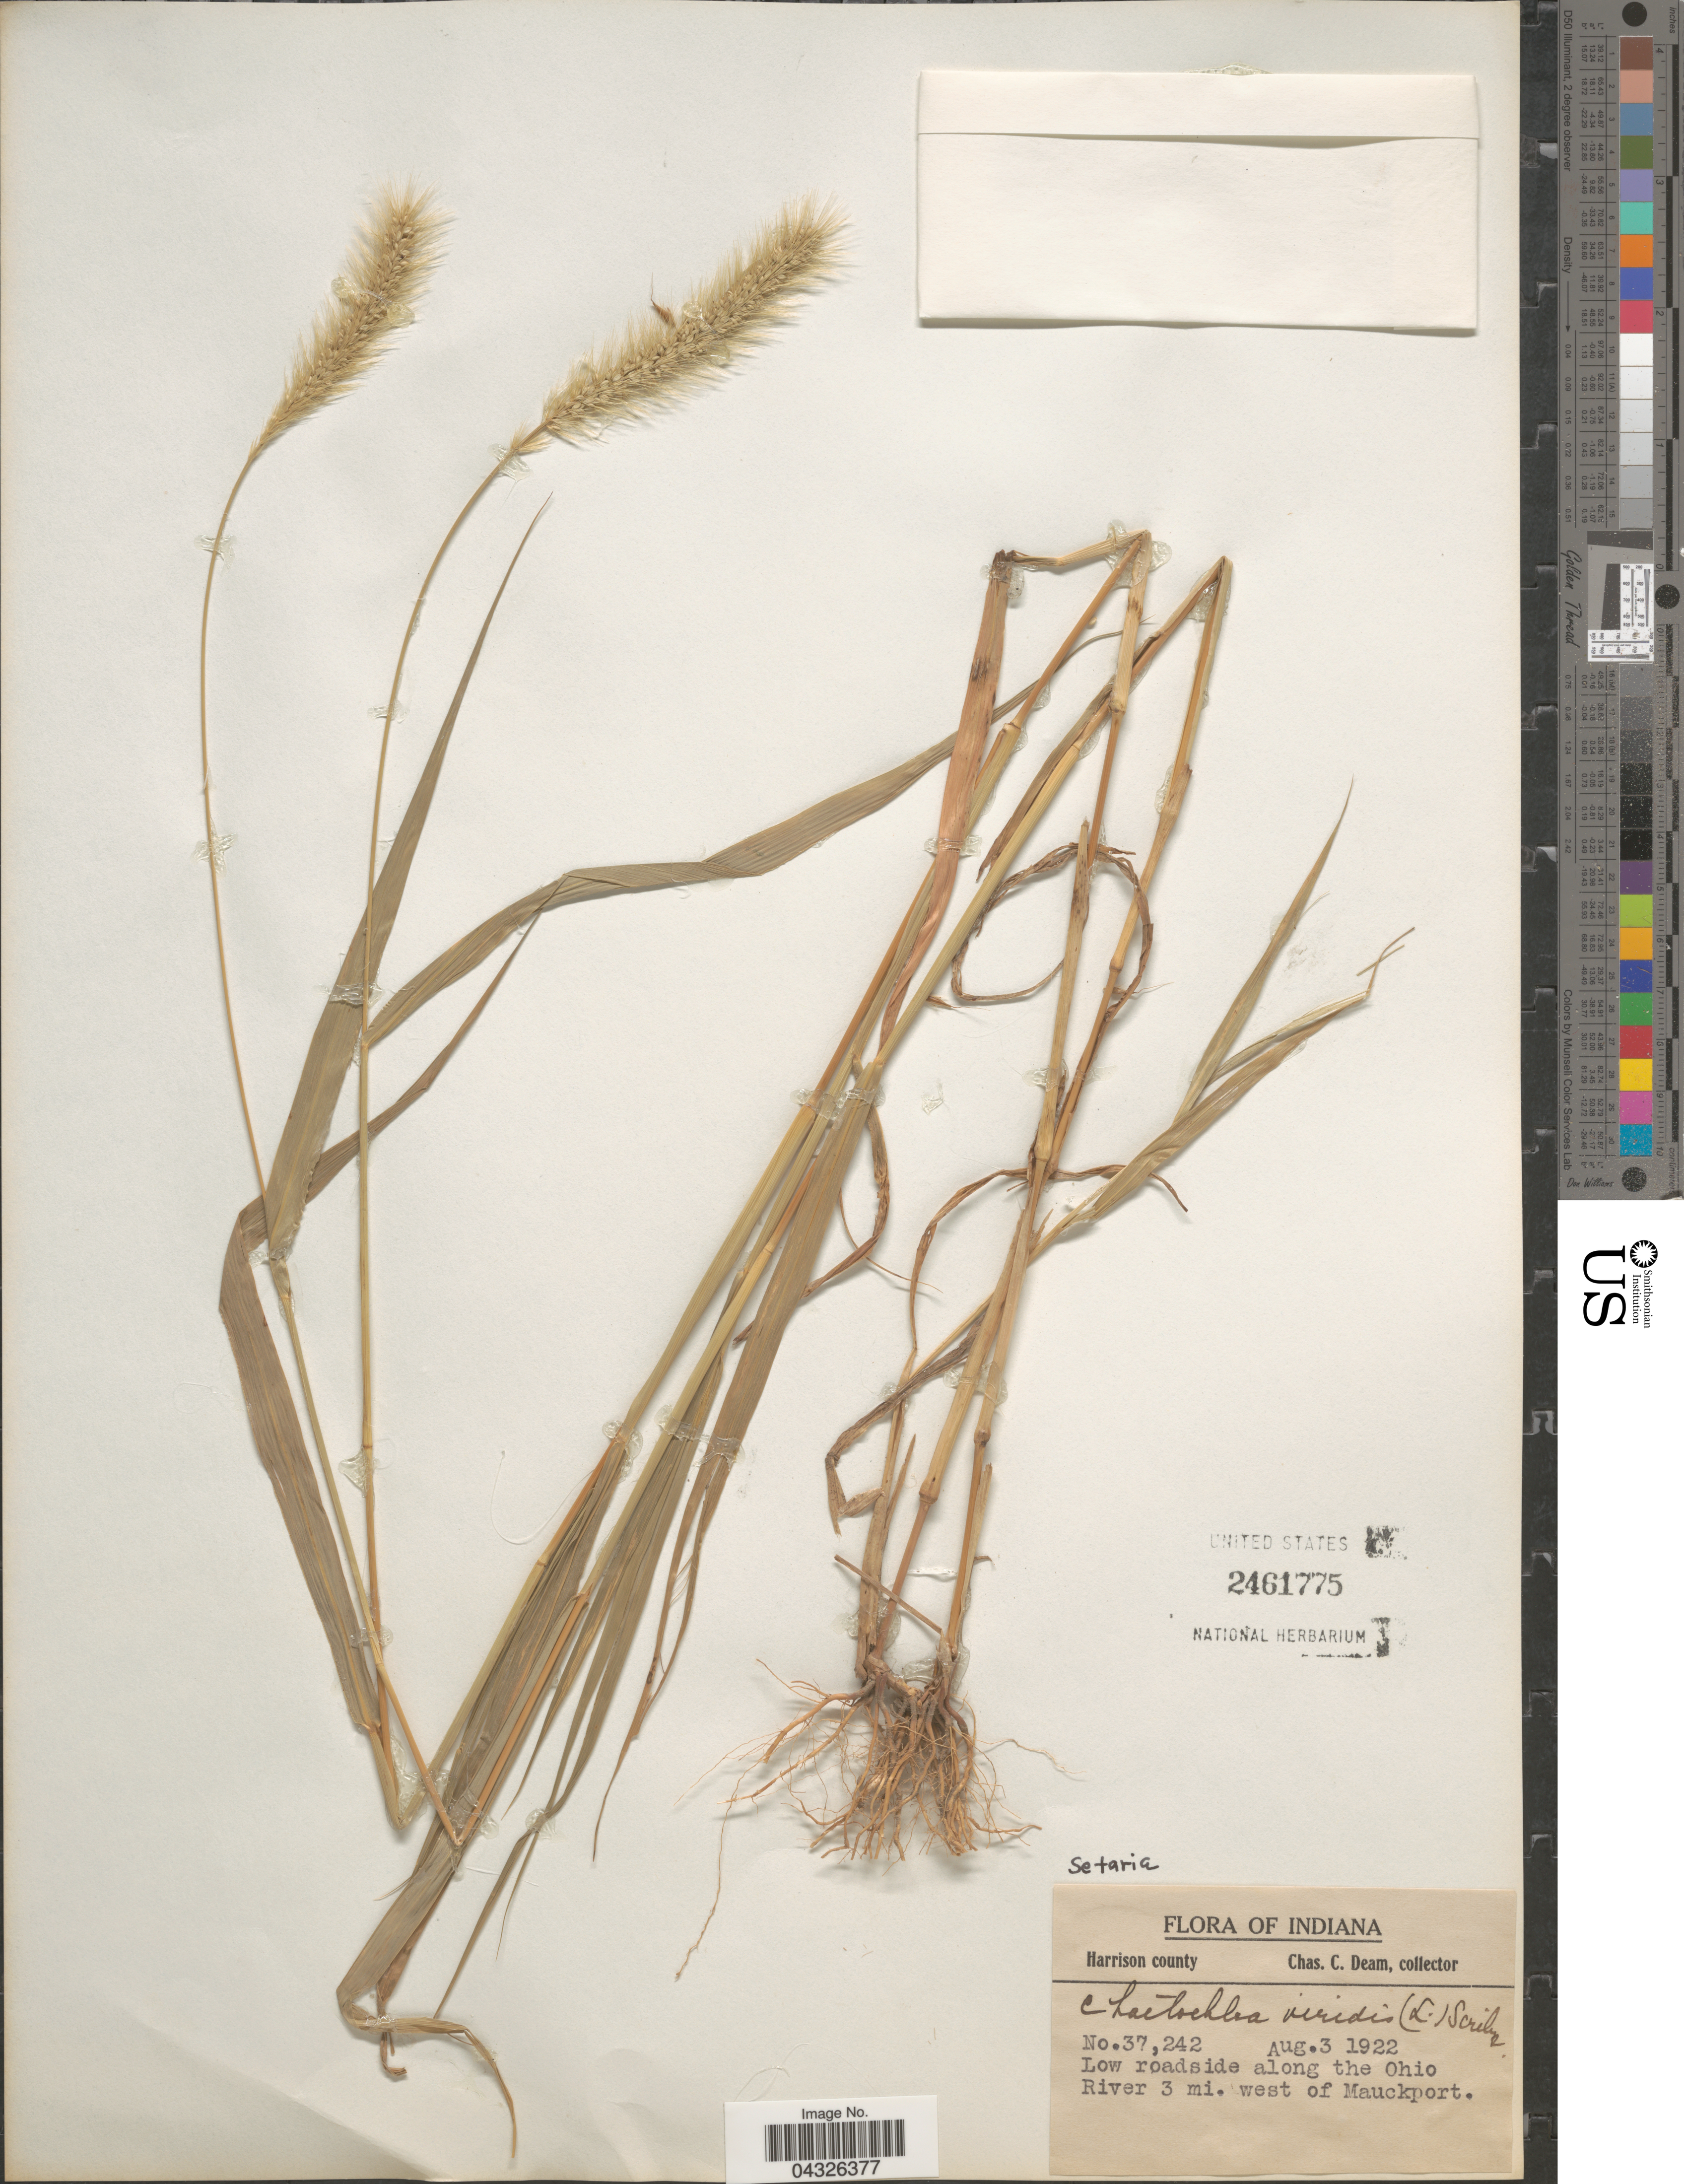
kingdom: Plantae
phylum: Tracheophyta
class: Liliopsida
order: Poales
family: Poaceae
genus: Setaria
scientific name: Setaria viridis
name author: (L.) P. Beauv.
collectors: C. C. Deam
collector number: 37,242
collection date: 1922-08-03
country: United States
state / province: Indiana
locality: Harrison county. Low roadsides along the Ohio River 3 mi. west of Mauckport.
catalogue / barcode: US 2461775